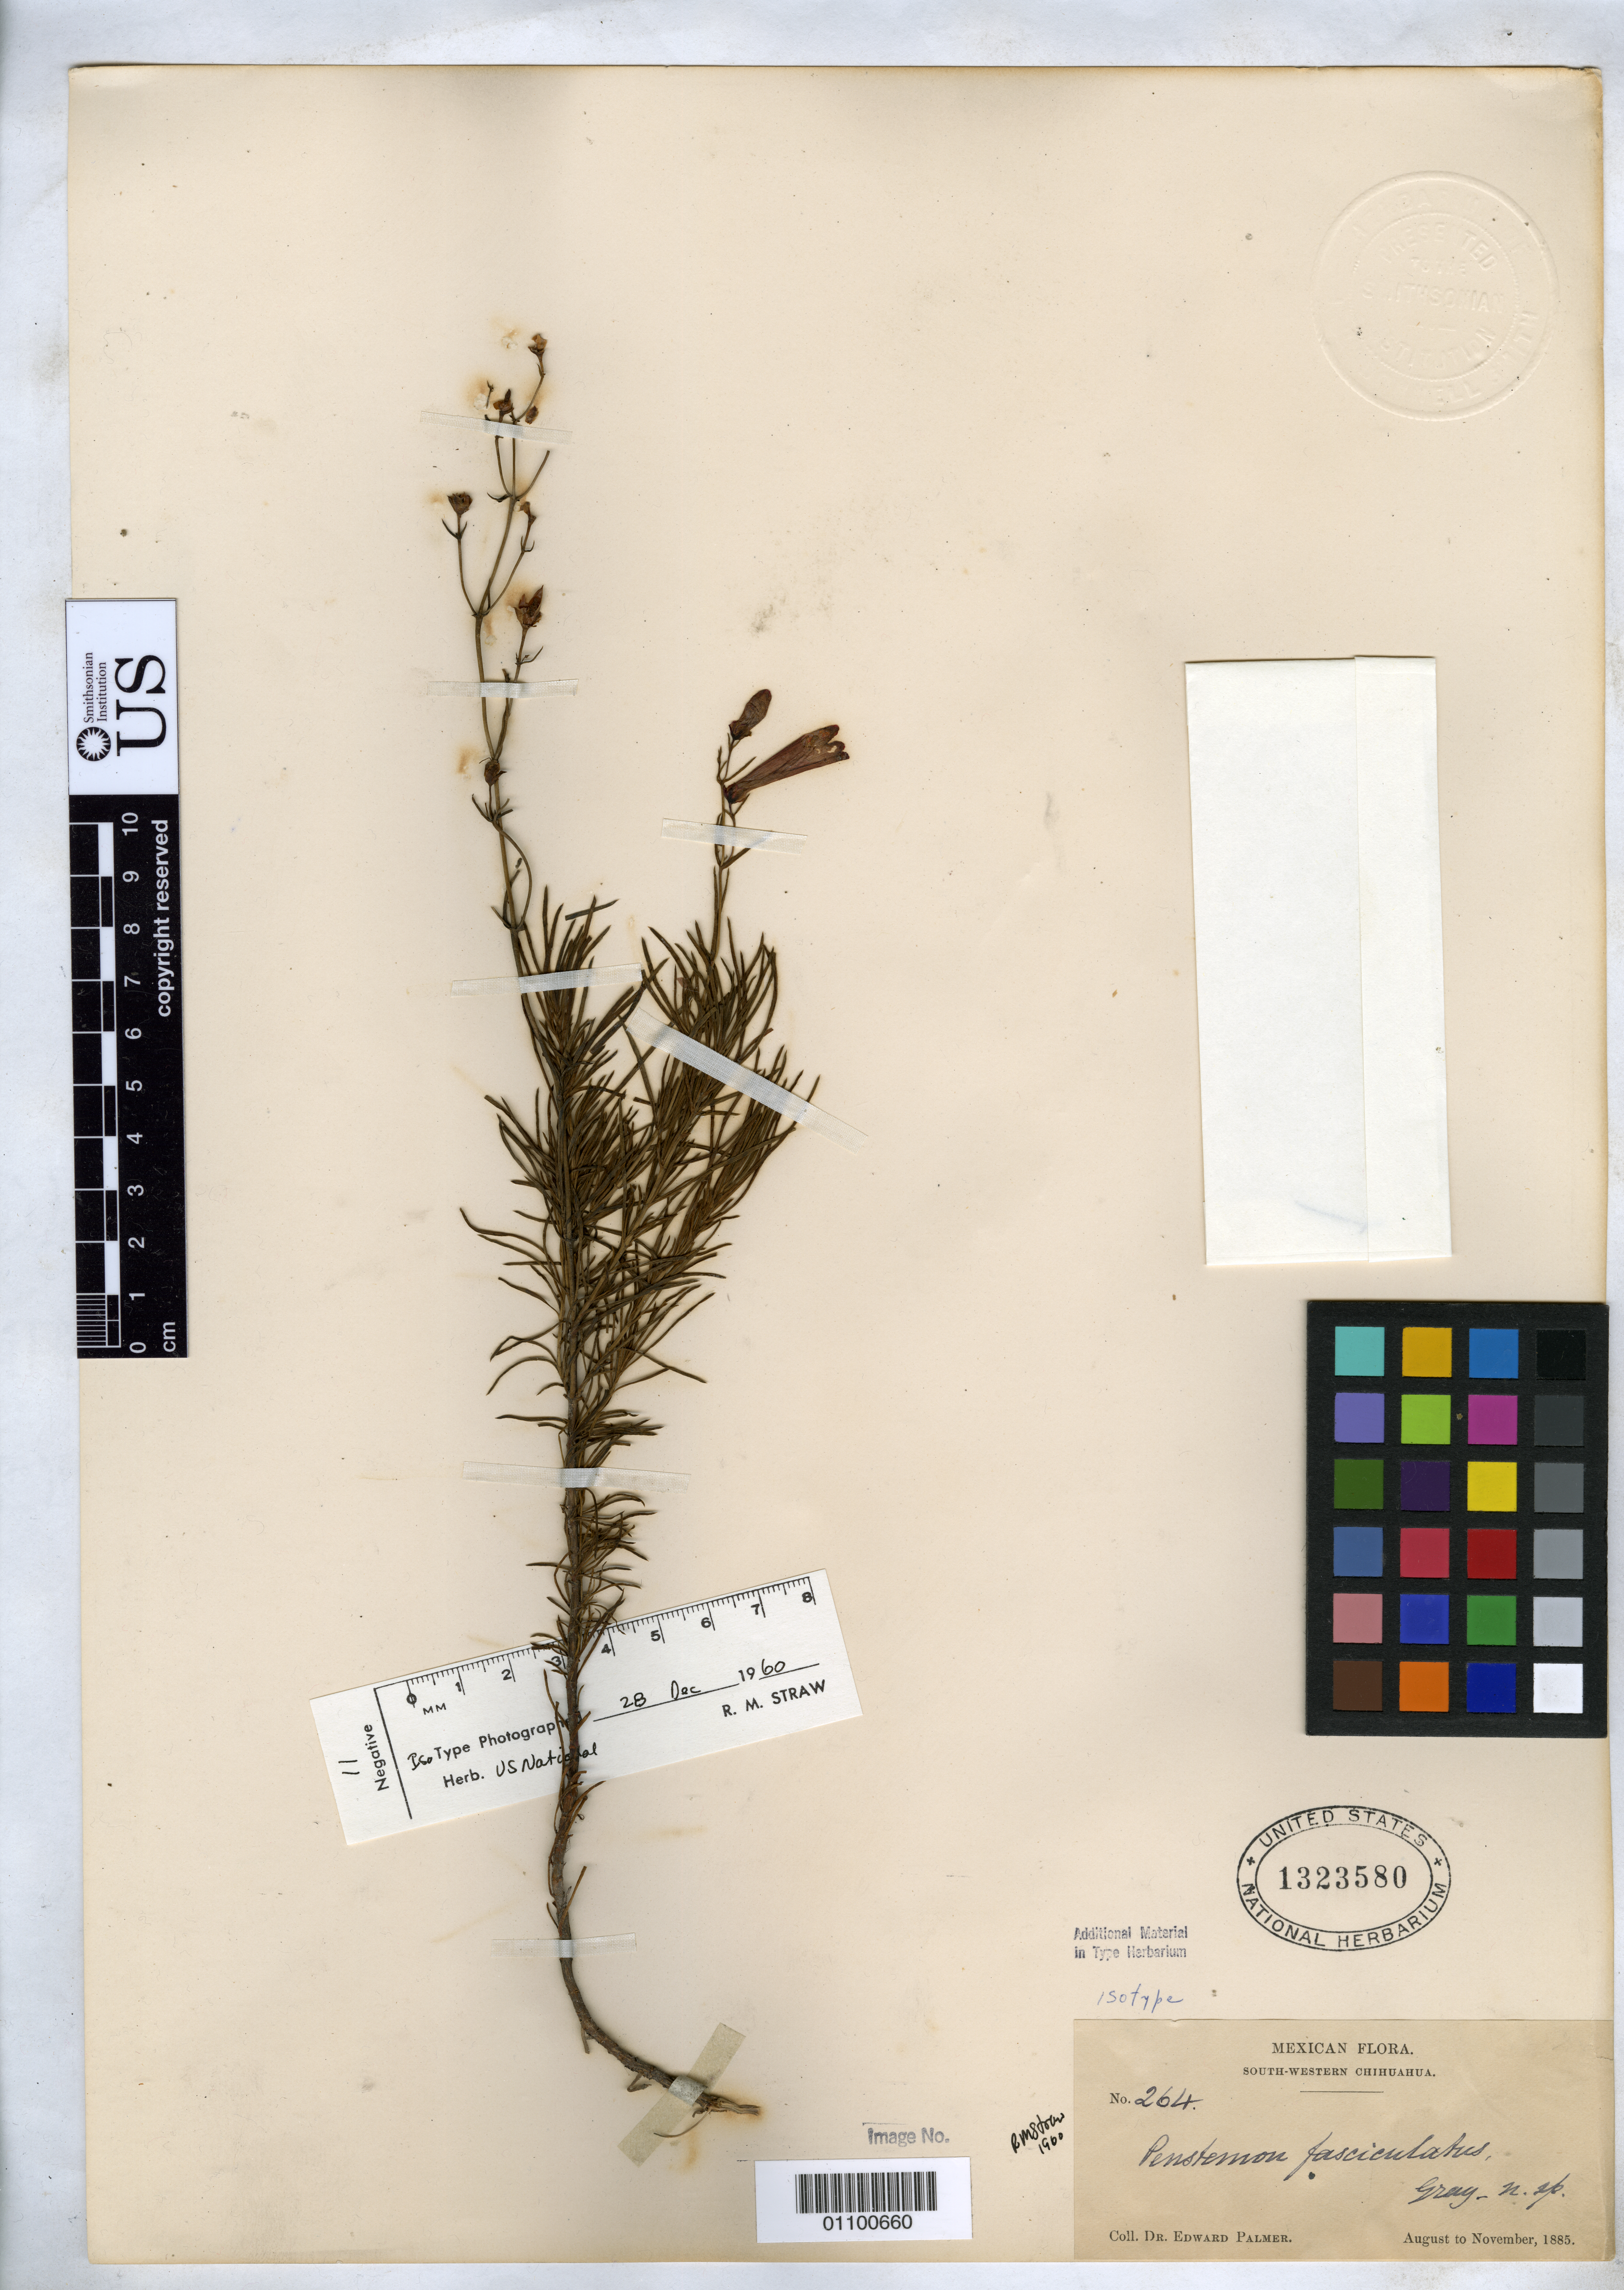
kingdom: Plantae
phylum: Tracheophyta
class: Magnoliopsida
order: Lamiales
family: Plantaginaceae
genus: Penstemon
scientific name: Penstemon fasciculatus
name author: A. Gray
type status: Isotype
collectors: E. Palmer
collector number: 264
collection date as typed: August to November, 1885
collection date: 1885-08/1885-11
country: Mexico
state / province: Chihuahua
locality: South-western Chihuahua.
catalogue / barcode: US 1323580